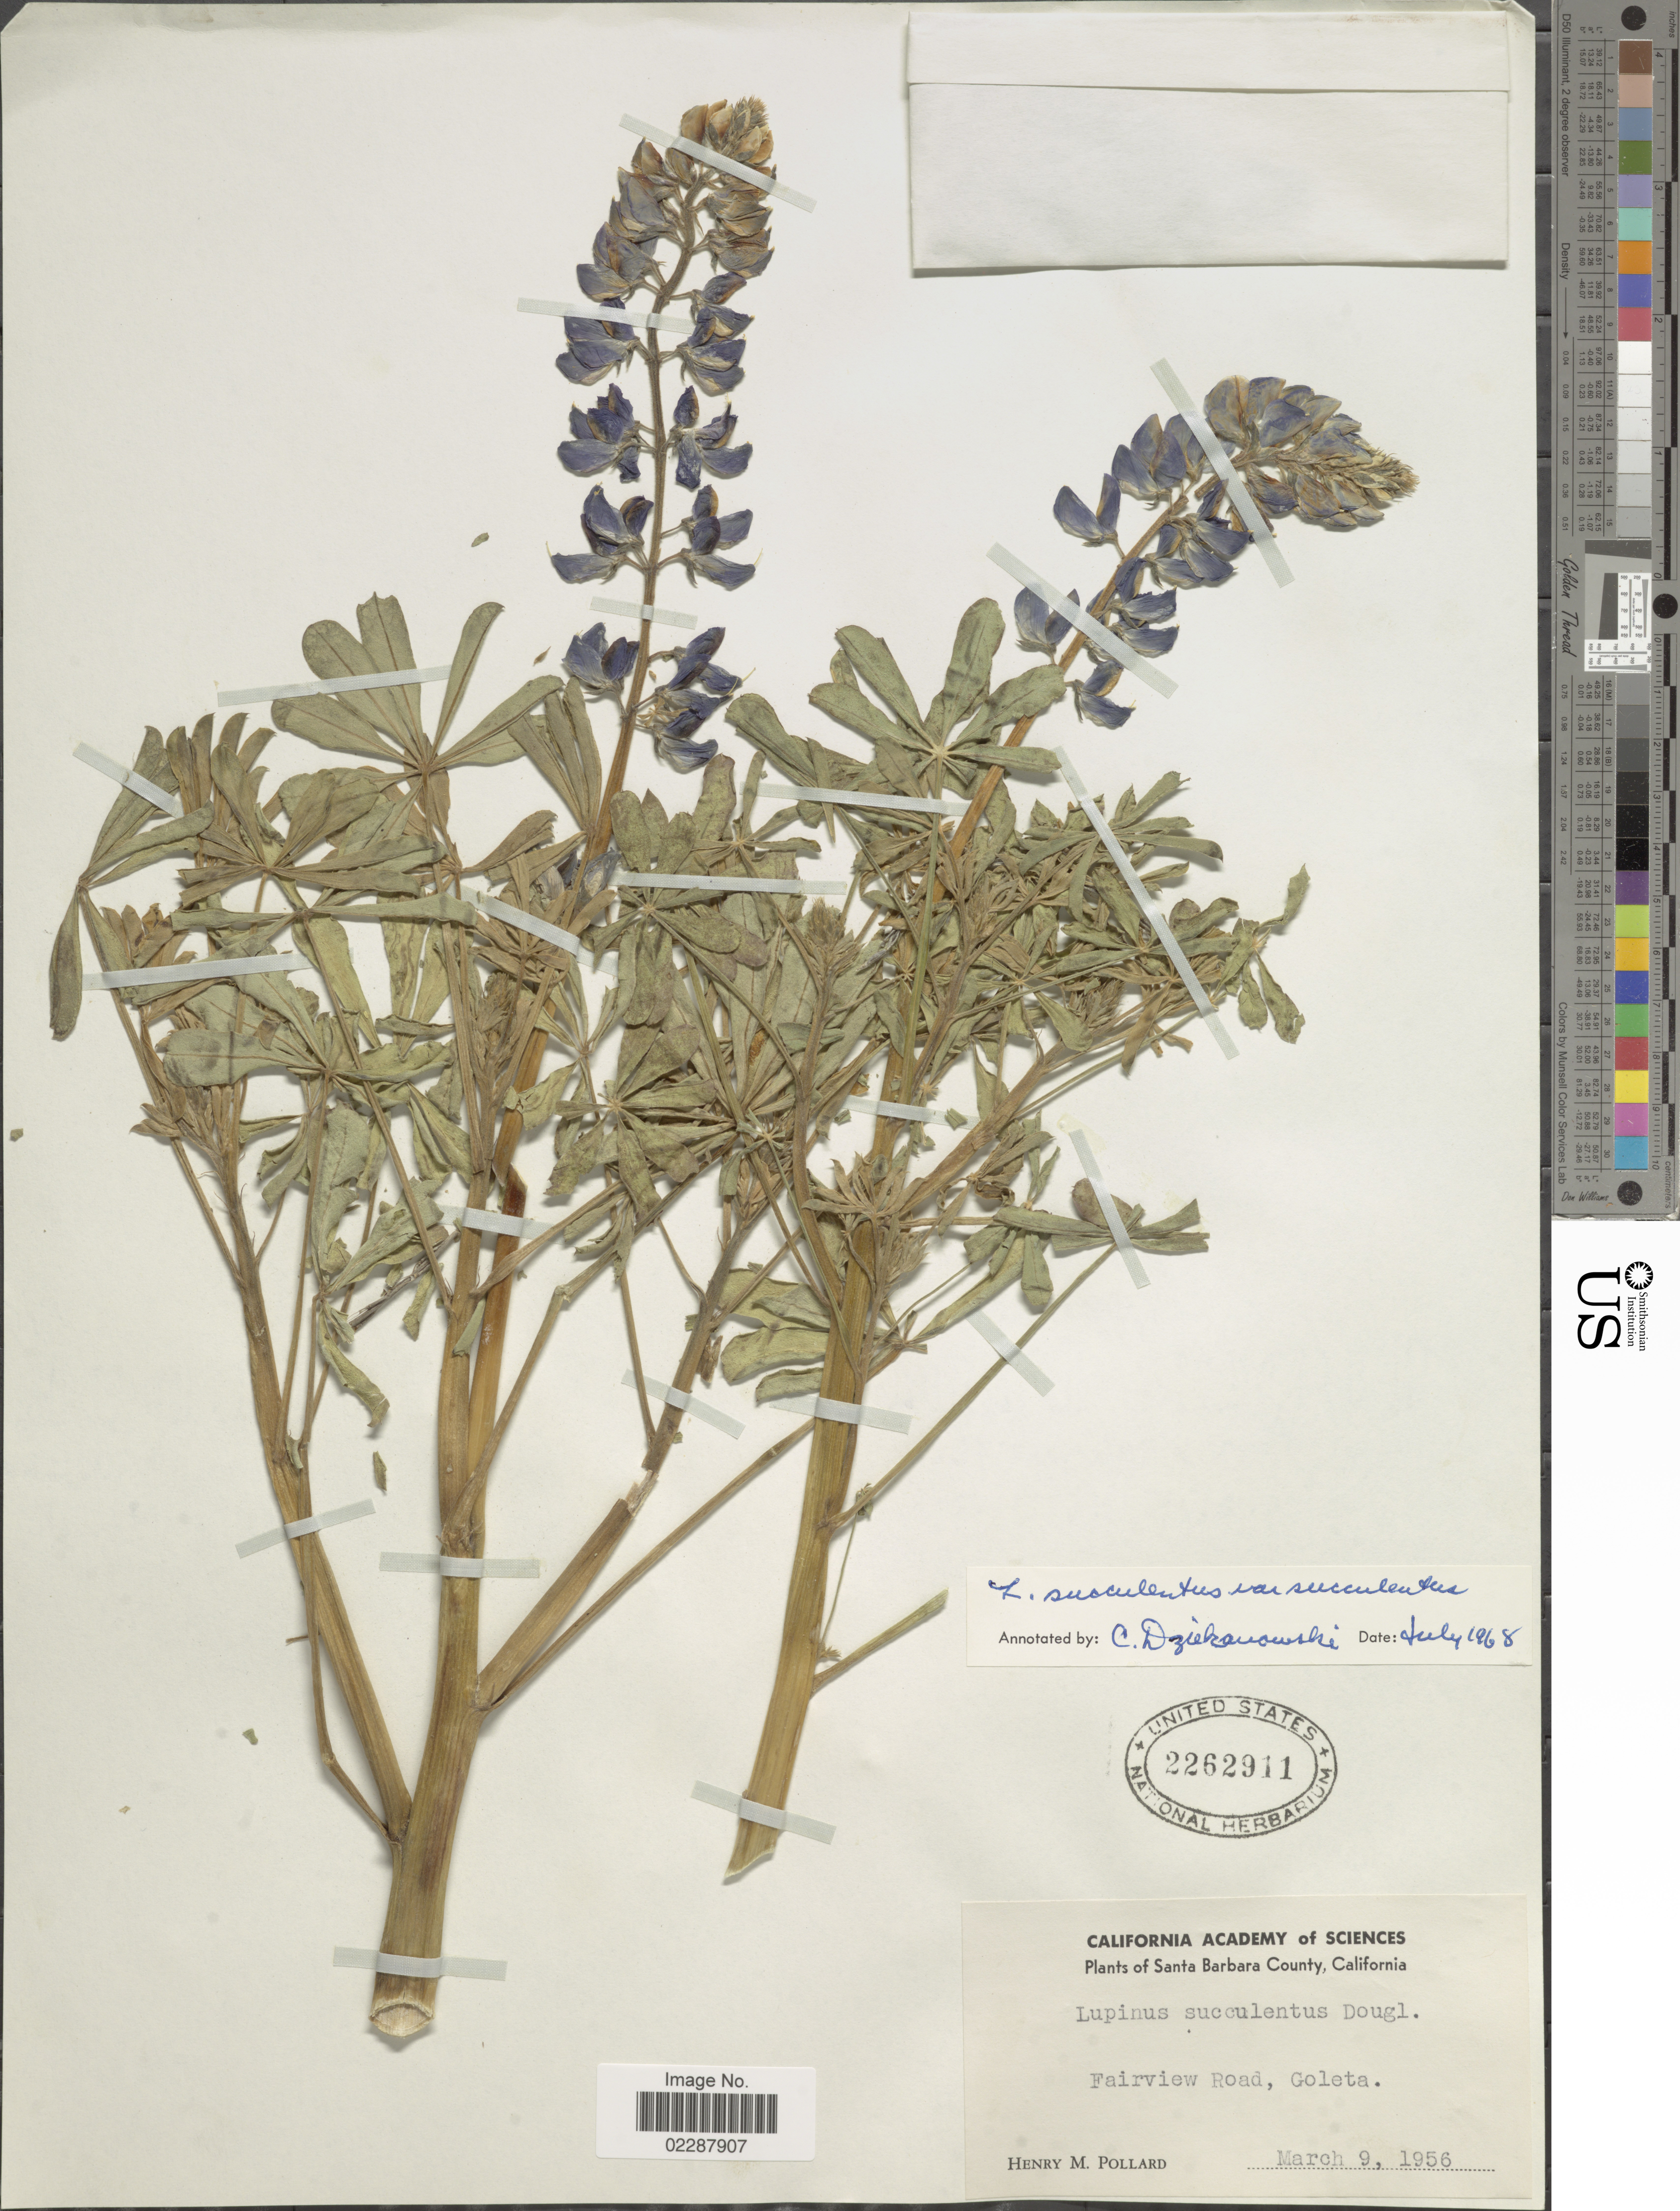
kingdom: Plantae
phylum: Tracheophyta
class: Magnoliopsida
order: Fabales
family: Fabaceae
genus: Lupinus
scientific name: Lupinus succulentus var. succulentus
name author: Douglas ex K. Koch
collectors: H. M. Pollard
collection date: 1956-03-09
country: United States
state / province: California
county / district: Santa Barbara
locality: Santa Barbara County, Fairview Road, Goleta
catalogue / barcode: US 2262911